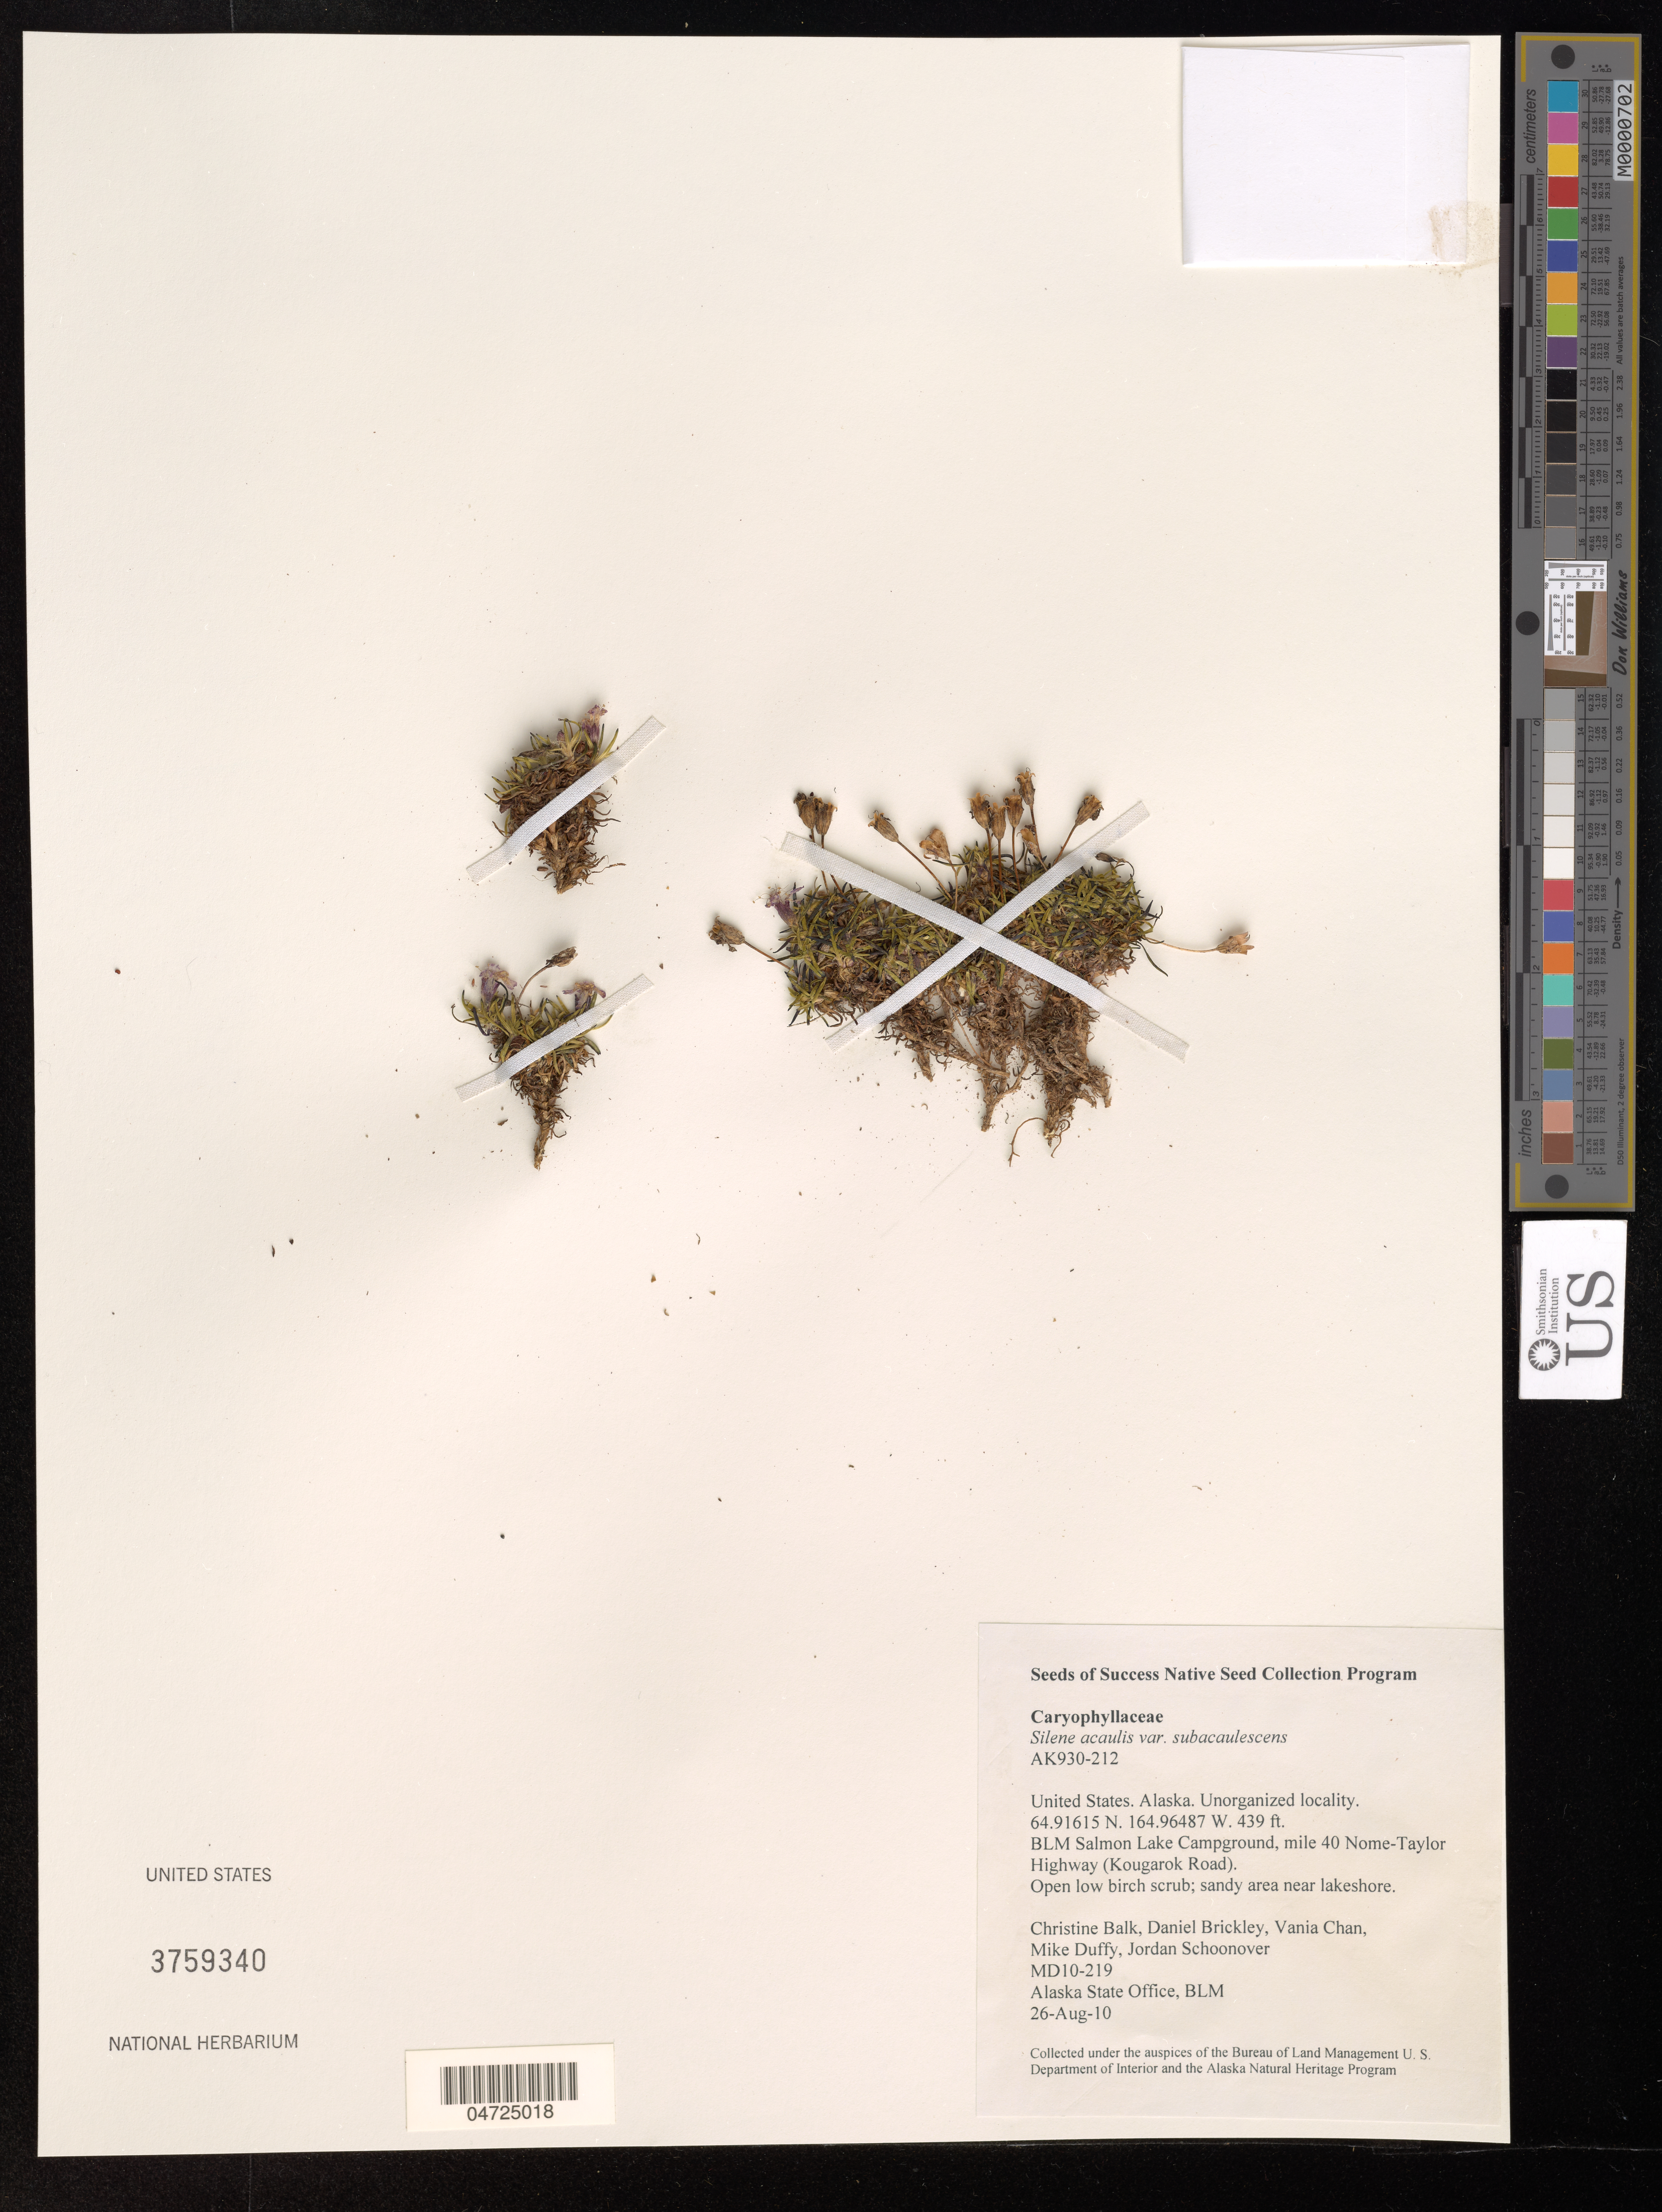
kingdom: Plantae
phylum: Tracheophyta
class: Magnoliopsida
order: Caryophyllales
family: Caryophyllaceae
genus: Silene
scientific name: Silene acaulis var. subacaulescens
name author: (F.N. Williams) C.L. Hitchc. & H. St. John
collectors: C. Balk, D. Brickley, V. Chan & M. Duffy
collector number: MD10-219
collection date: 2010-08-26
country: United States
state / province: Alaska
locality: Unorganized locality. BLM Salmon Lake Campground, mile 40 Nome-Taylor Highway (Kougarok Road). Sandy area near lakeshore.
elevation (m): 134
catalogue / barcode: US 3759340